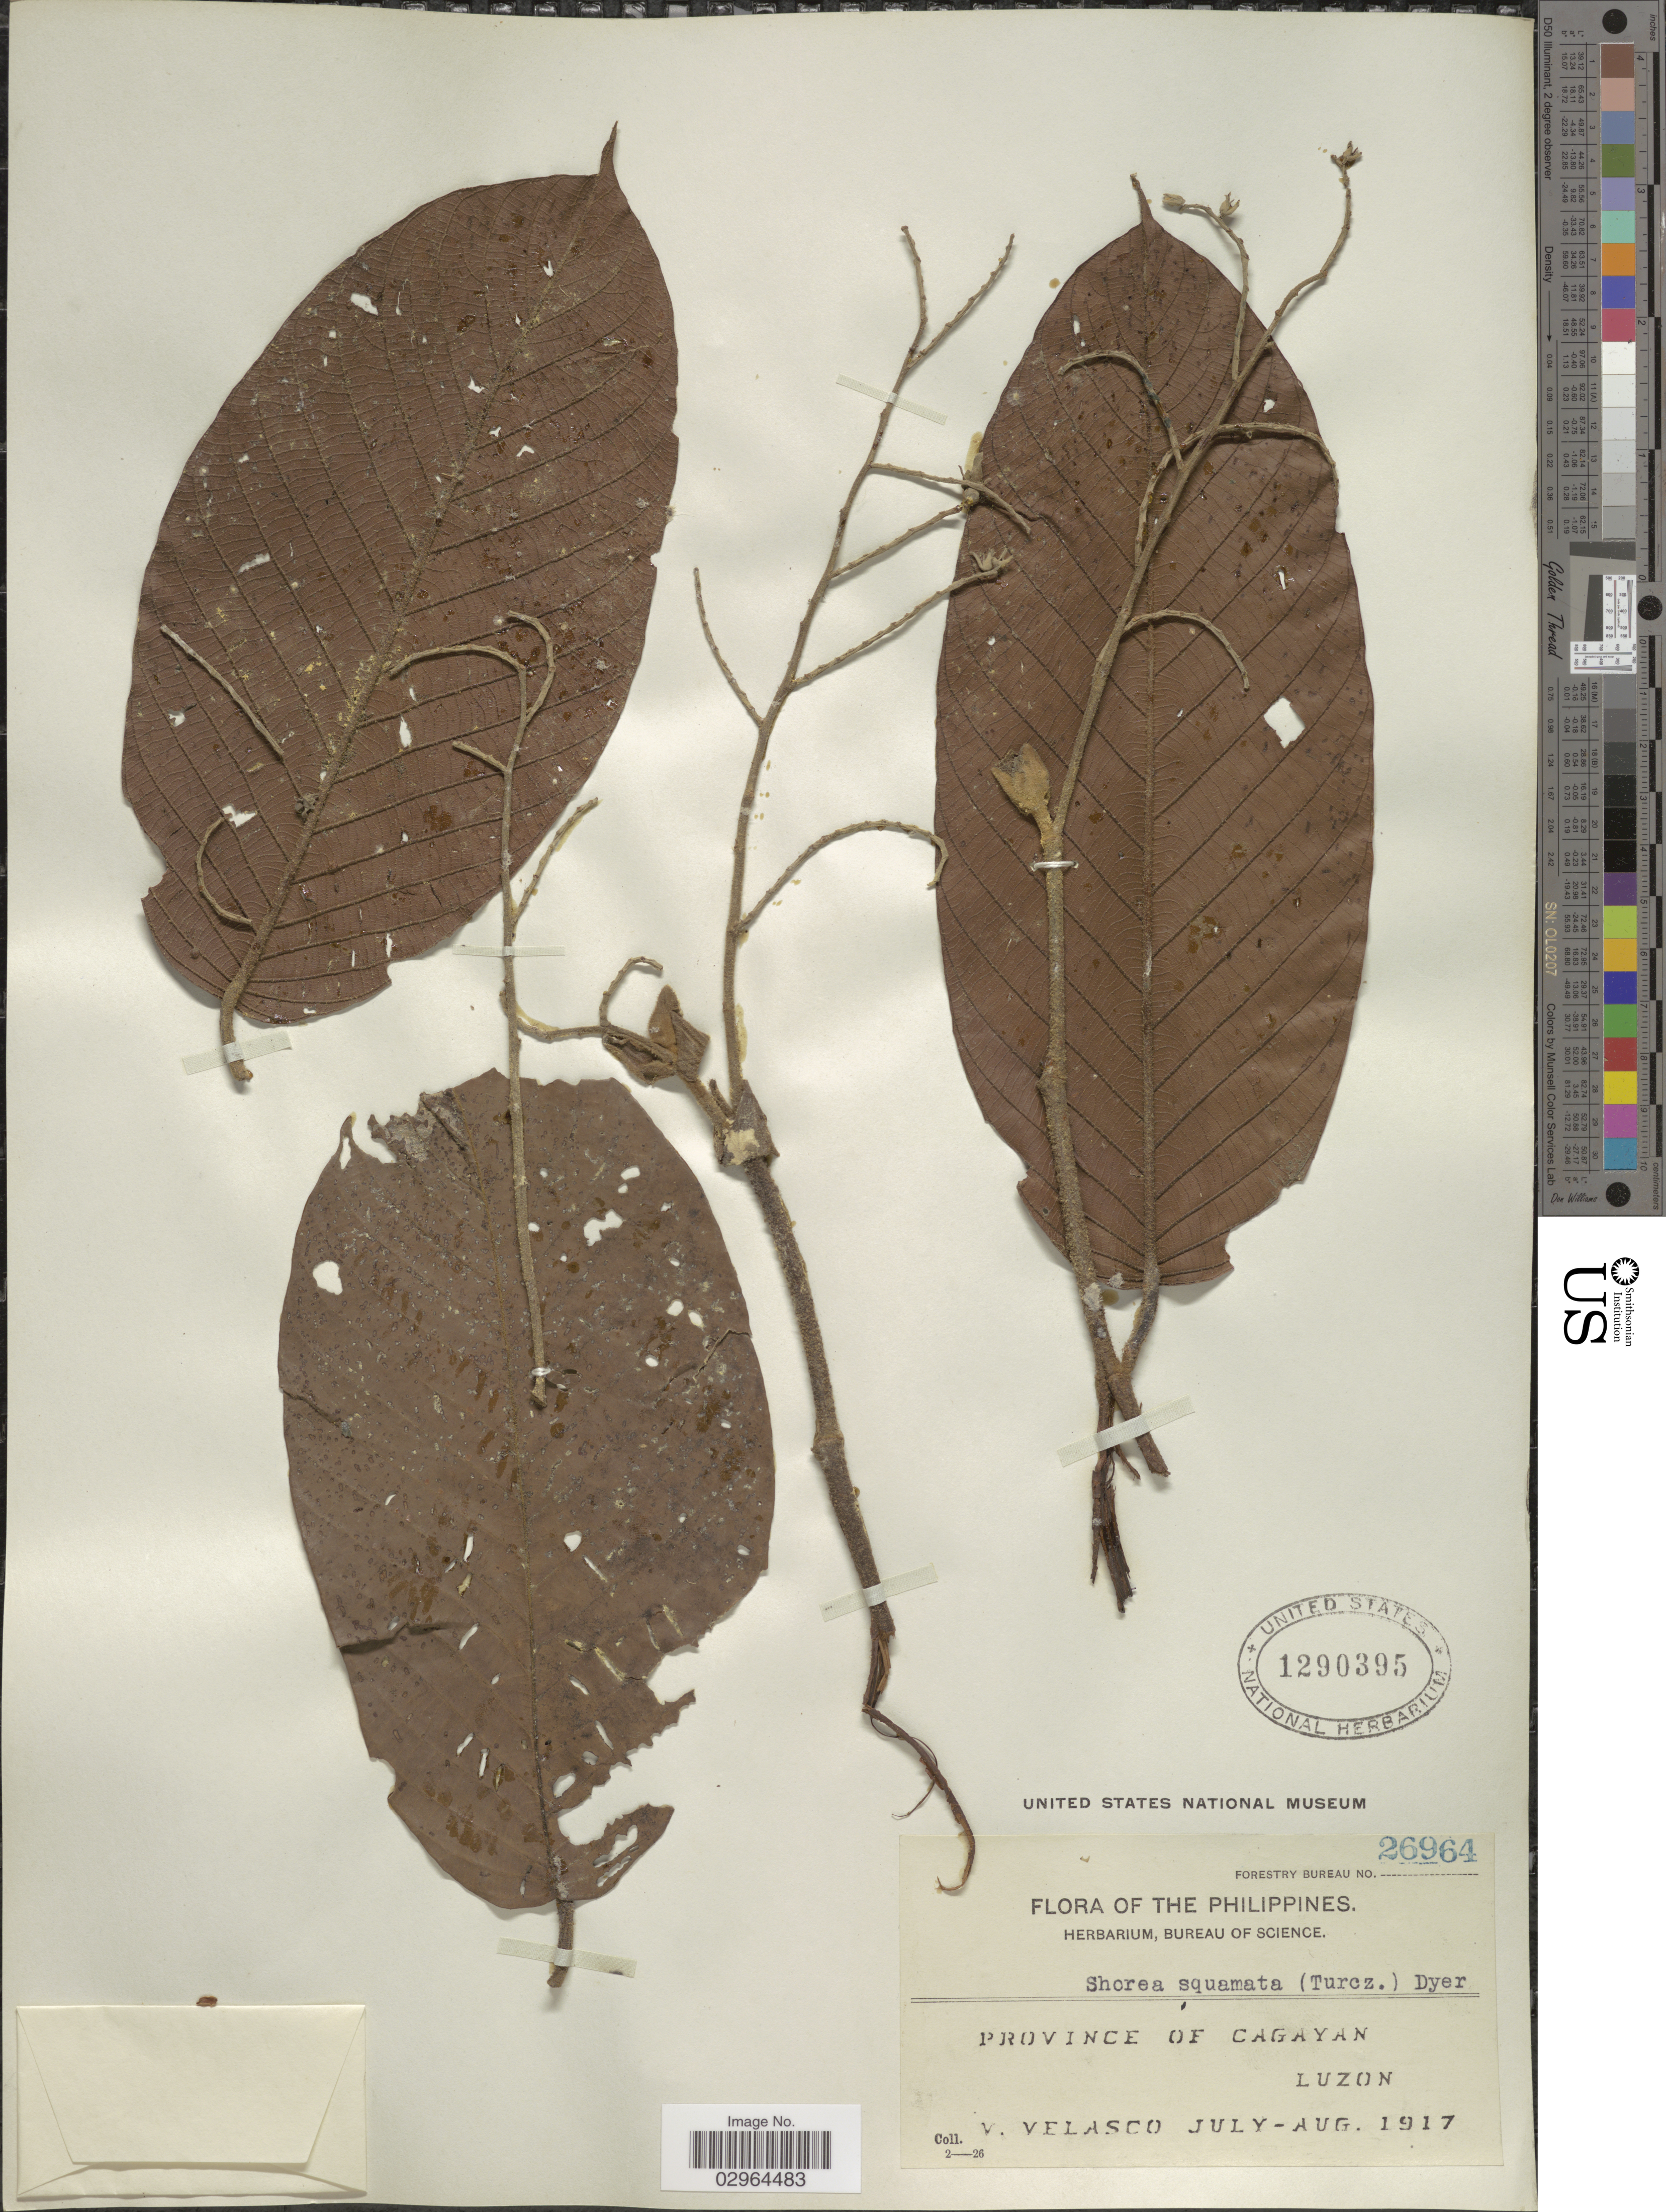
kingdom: Plantae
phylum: Tracheophyta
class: Magnoliopsida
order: Malvales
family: Dipterocarpaceae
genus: Rubroshorea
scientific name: Rubroshorea palosapis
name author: (Blanco) P.S. Ashton & J. Heck.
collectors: V. Velasco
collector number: Forestry Bureau 26964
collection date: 1917-07/1917-08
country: Philippines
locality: Province of Cagayan, Luzon.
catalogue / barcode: US 1290395